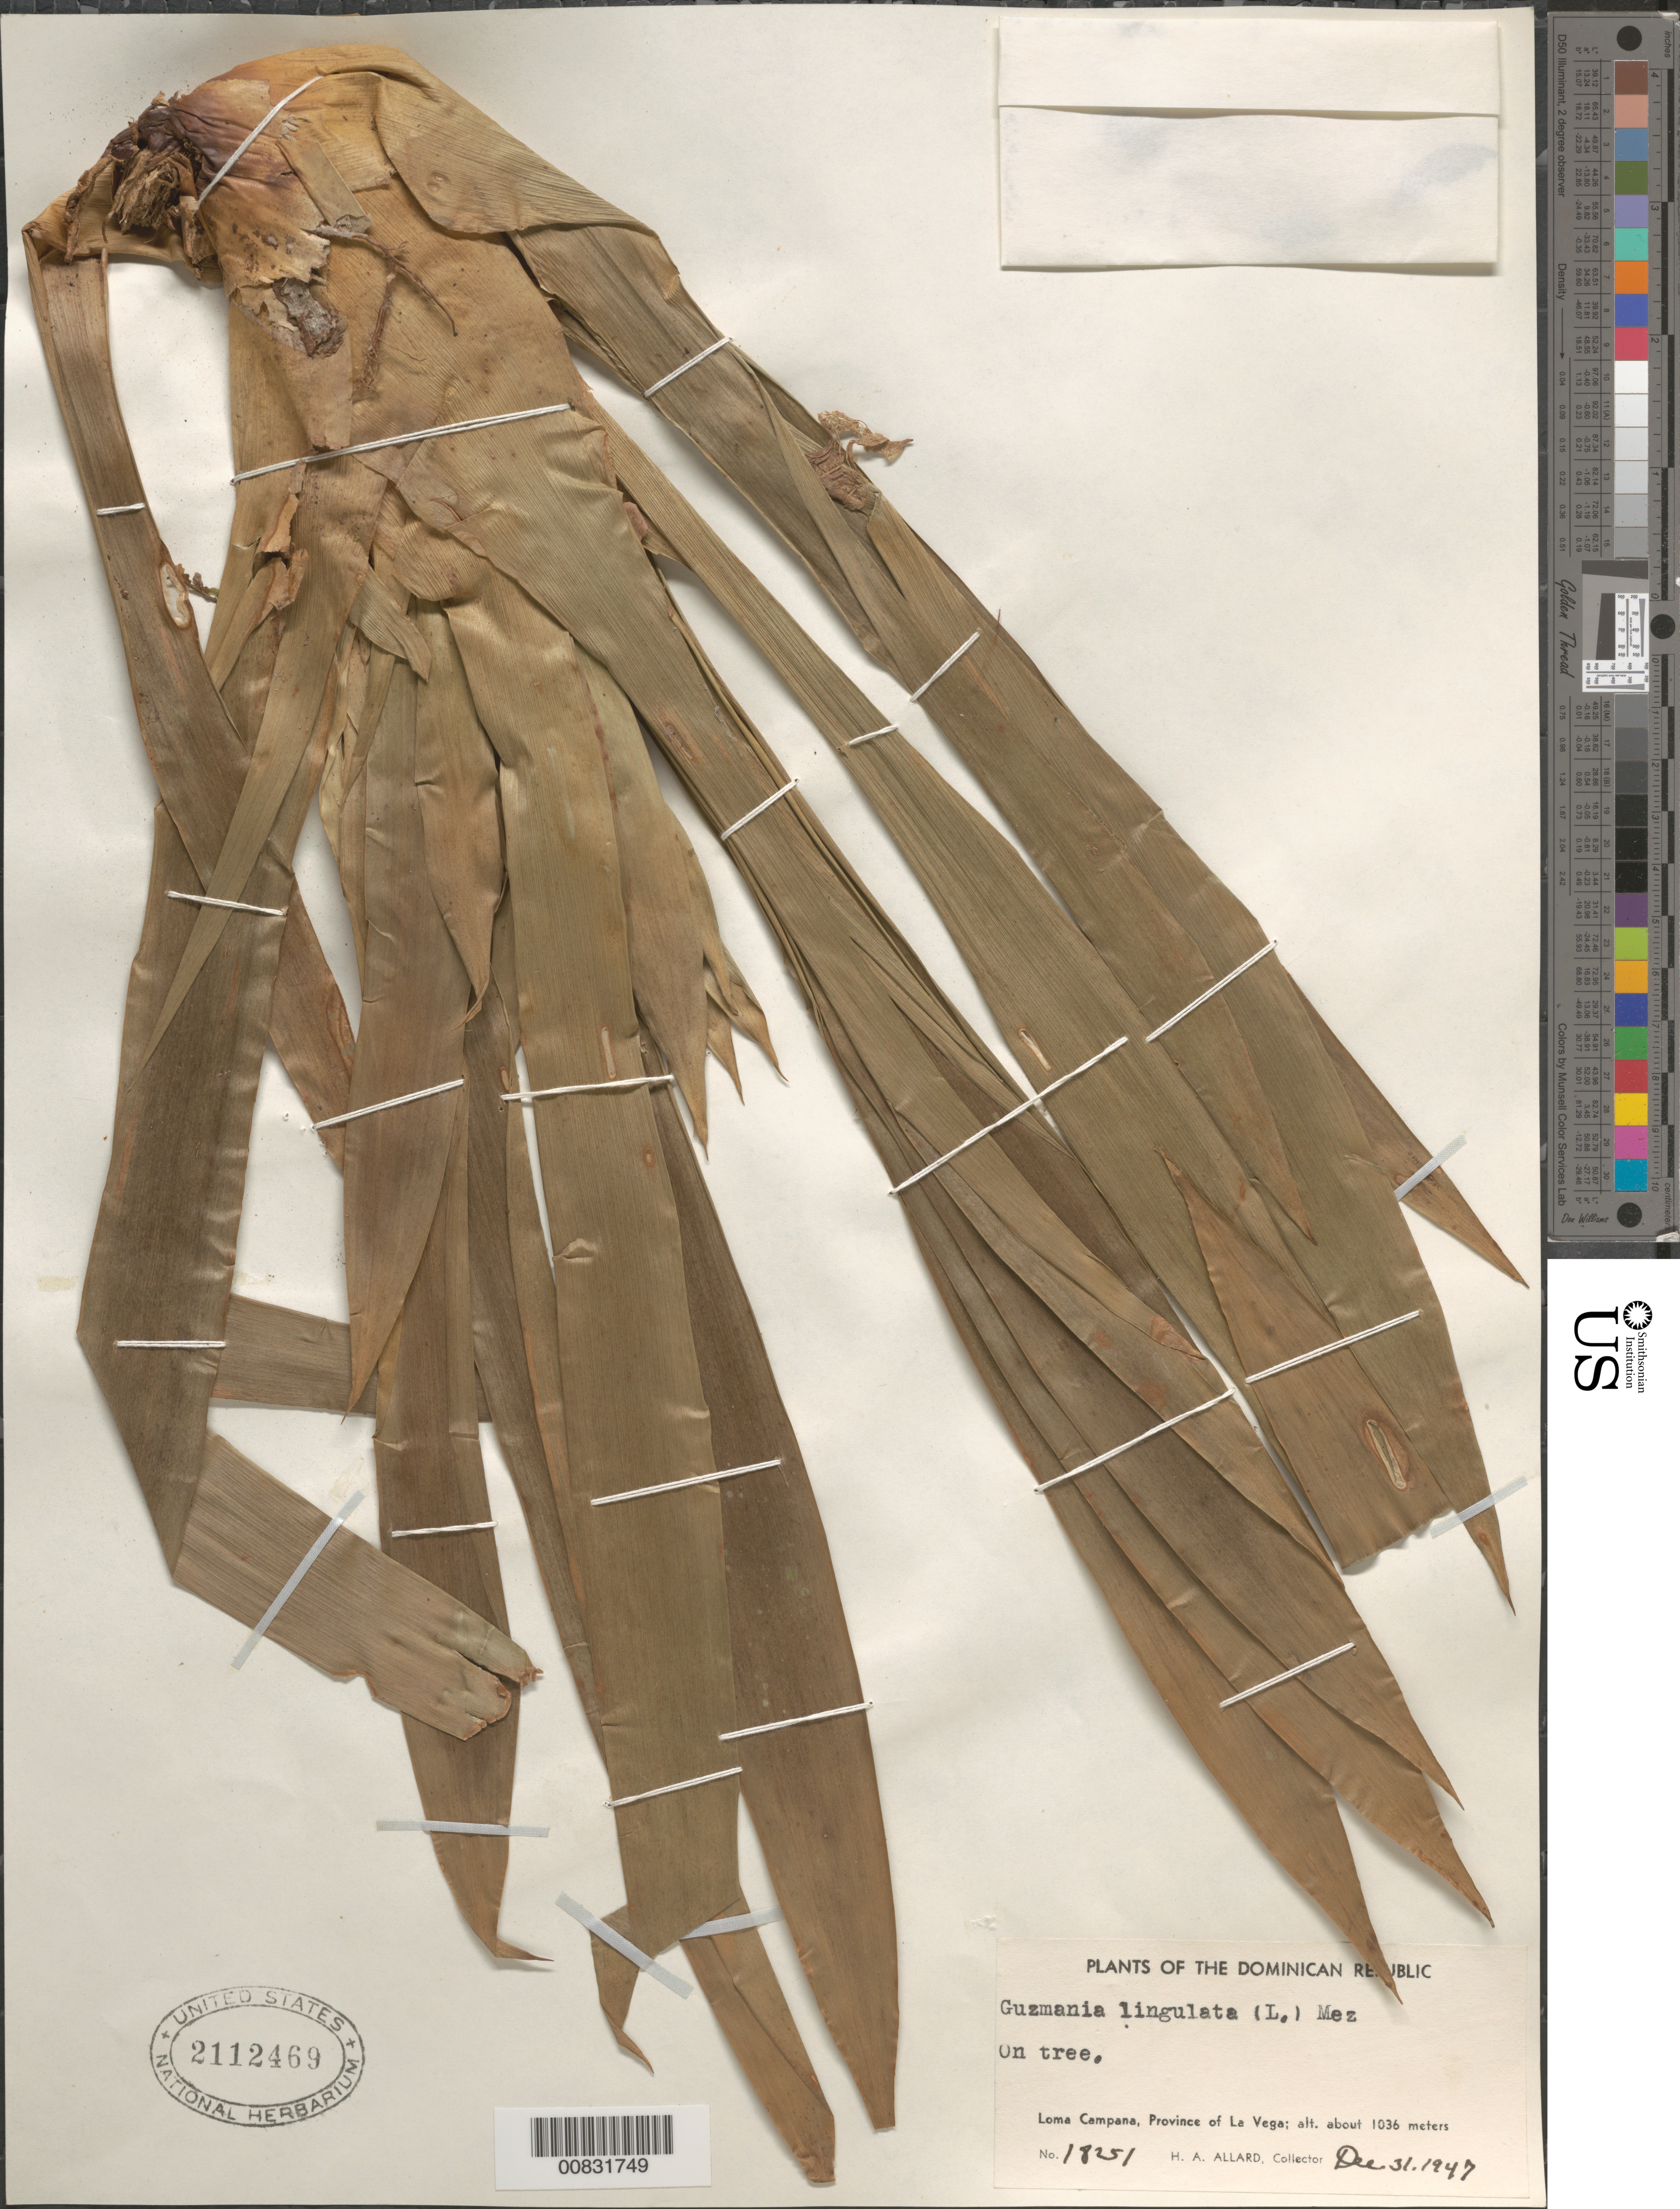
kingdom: Plantae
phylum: Tracheophyta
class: Liliopsida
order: Poales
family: Bromeliaceae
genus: Guzmania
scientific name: Guzmania lingulata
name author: (L.) Mez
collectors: H. A. Allard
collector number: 18251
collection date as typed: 31 Dec 1947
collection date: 1947-12-31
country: Dominican Republic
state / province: La Vega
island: Hispaniola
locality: Loma Campana.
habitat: On tree.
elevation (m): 1036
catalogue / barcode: US 2112469